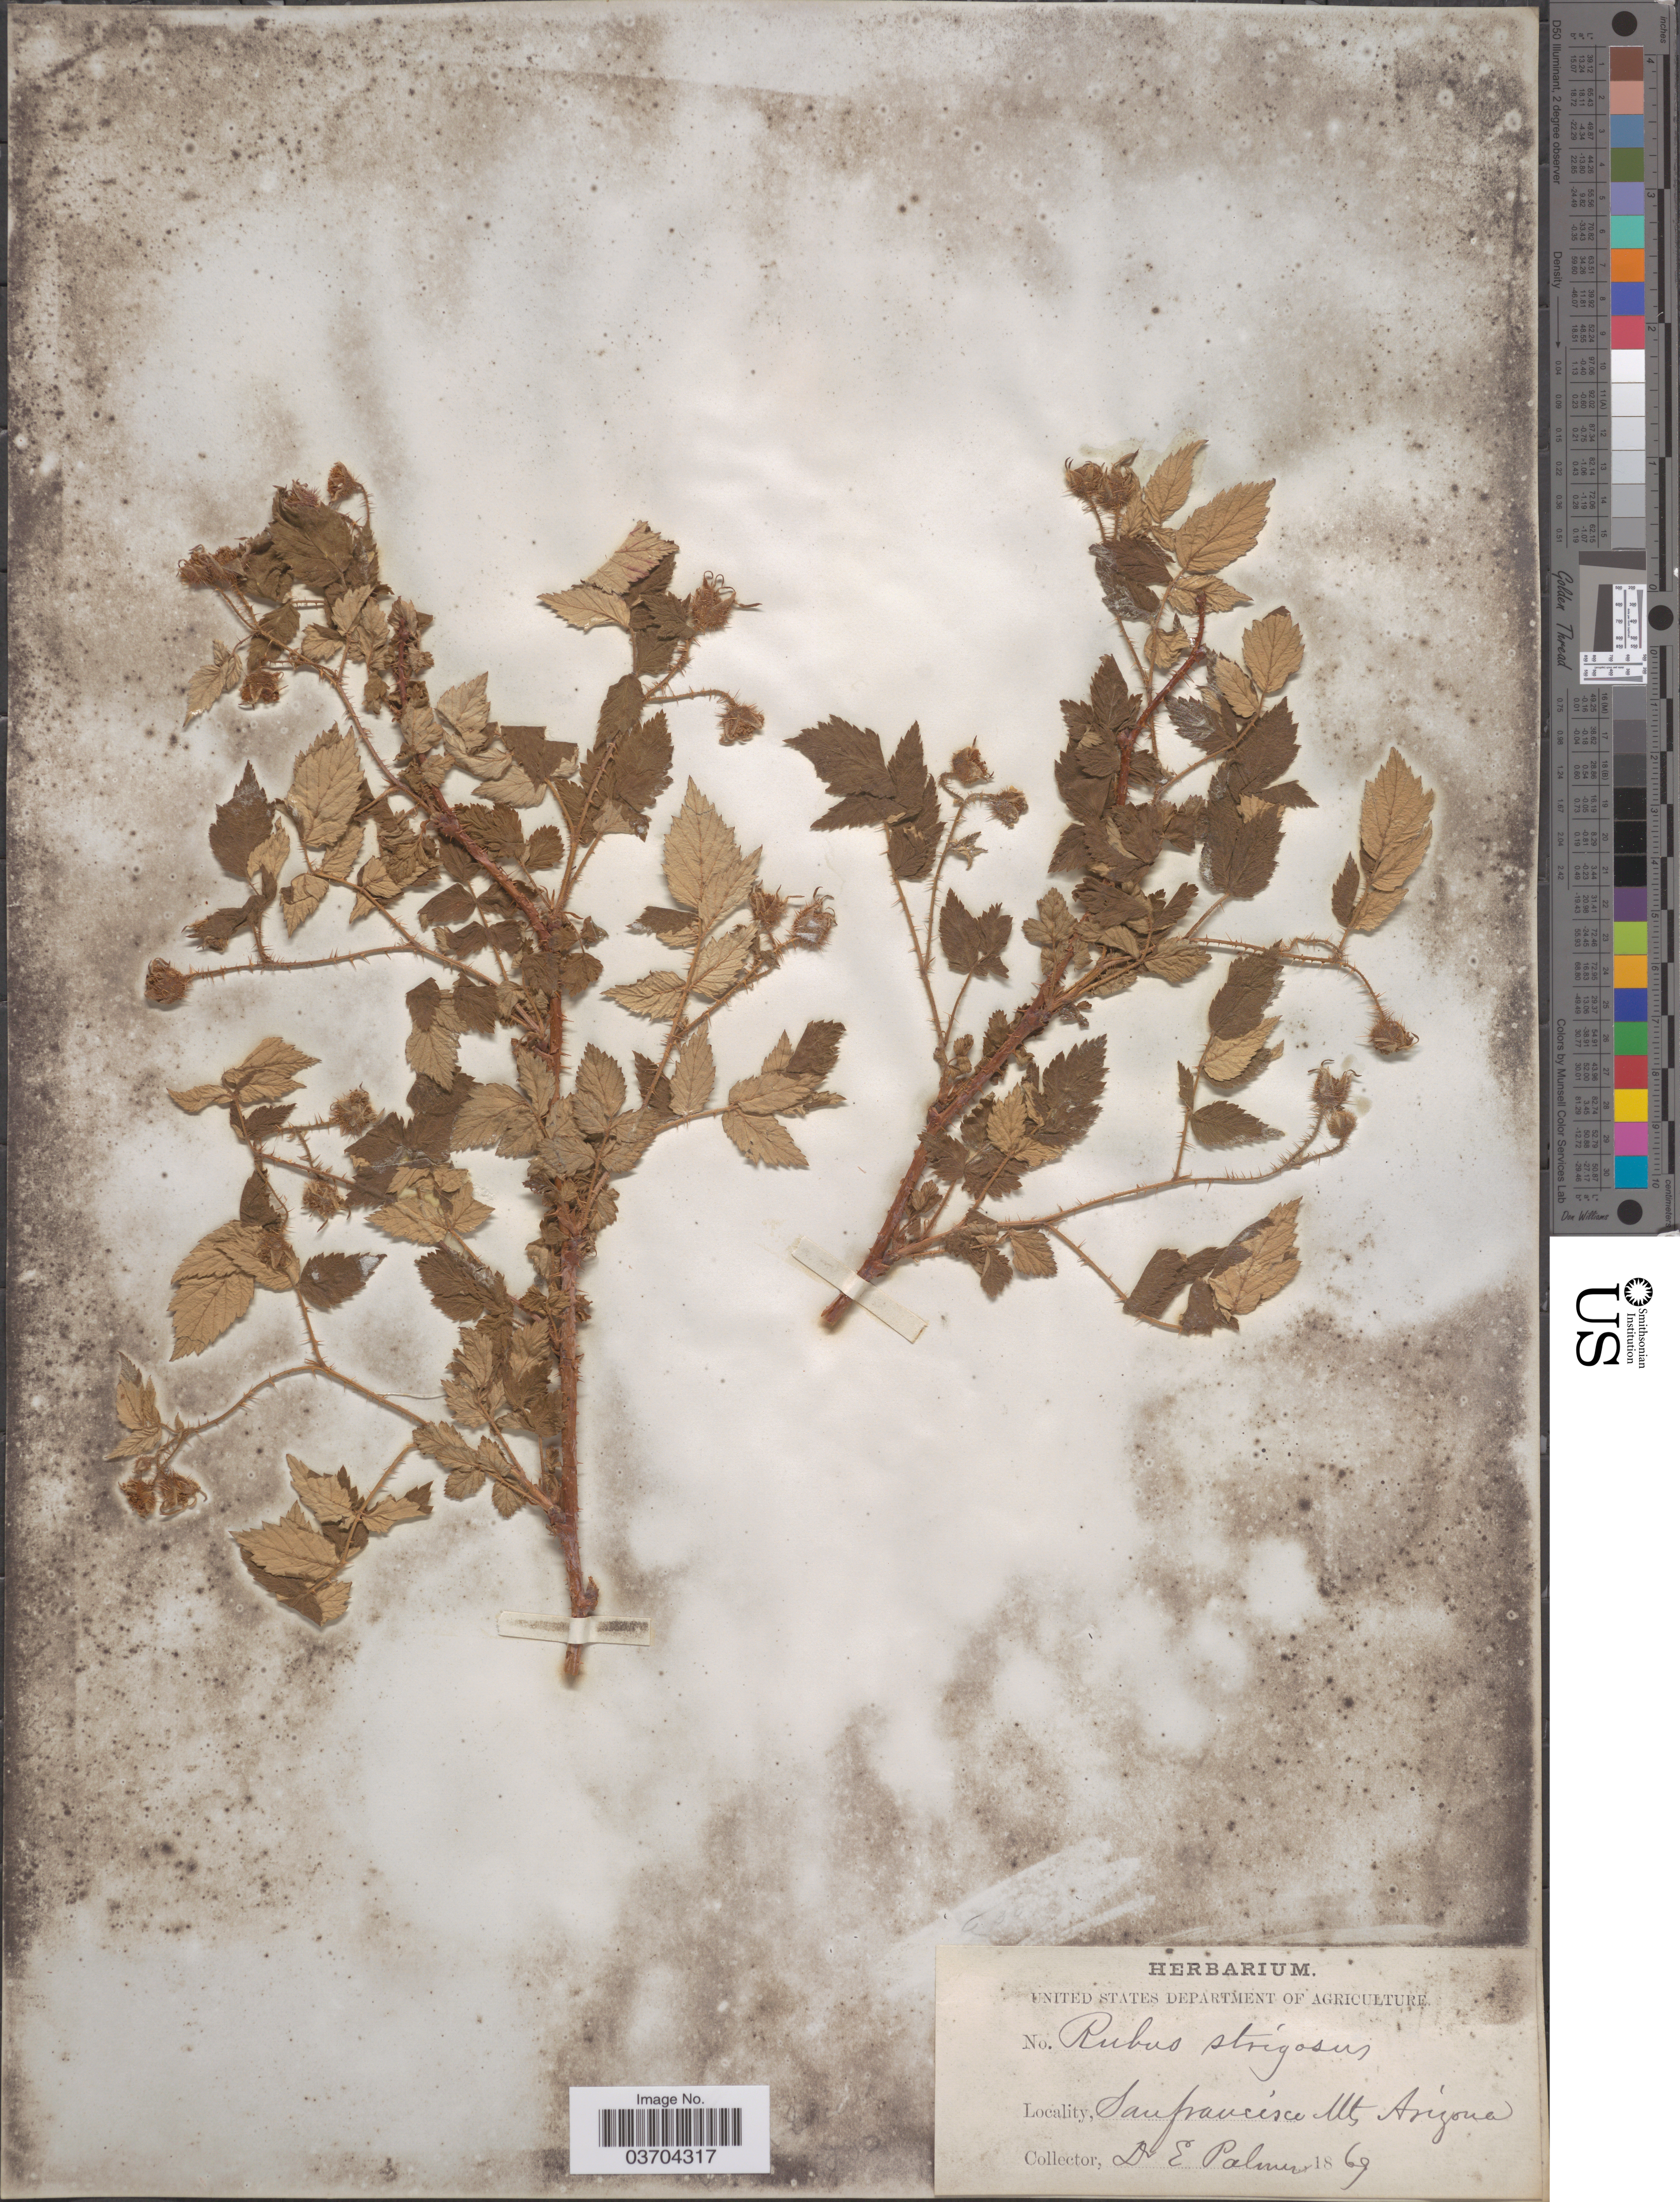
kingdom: Plantae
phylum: Tracheophyta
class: Magnoliopsida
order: Rosales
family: Rosaceae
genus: Rubus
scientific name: Rubus arizonicus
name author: (Greene) Rydb.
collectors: E. Palmer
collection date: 1869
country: United States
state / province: Arizona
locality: San Francisco Mts.